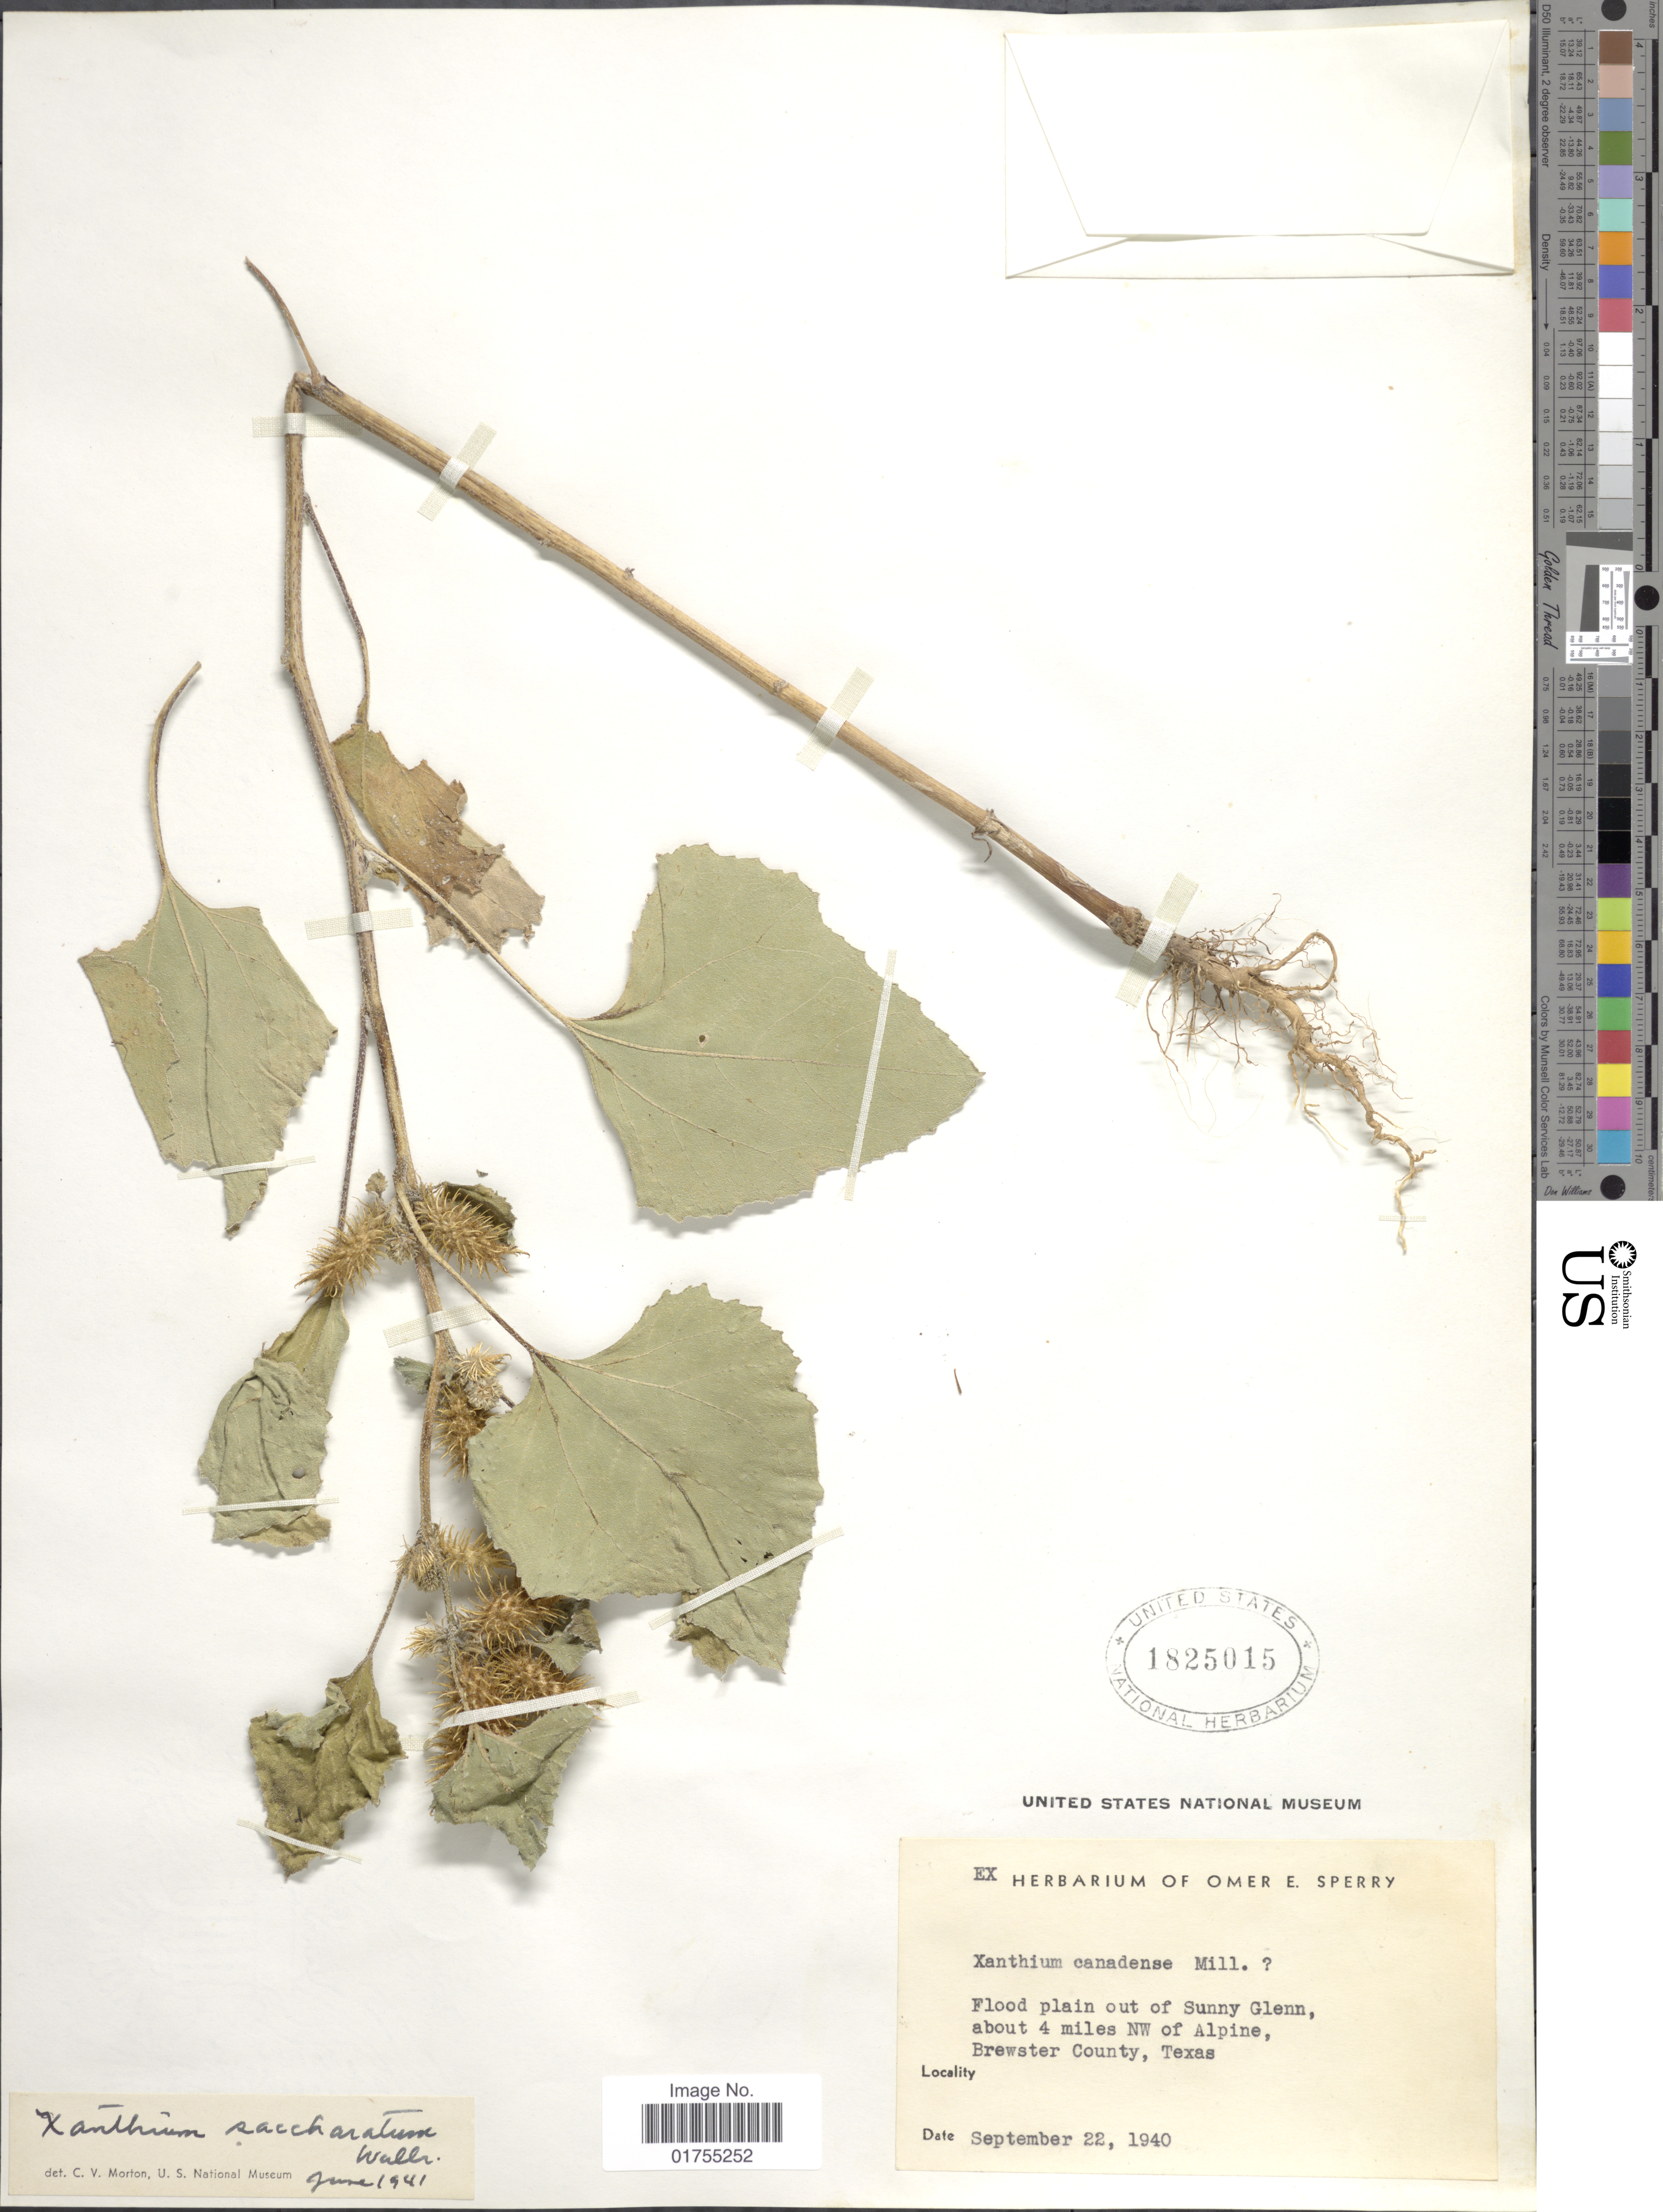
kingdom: Plantae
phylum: Tracheophyta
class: Magnoliopsida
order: Asterales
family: Asteraceae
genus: Xanthium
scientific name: Xanthium strumarium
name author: L.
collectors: ex. herb. Omer E. Sperry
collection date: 1940-09-22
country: United States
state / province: Texas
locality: Flood plain out of Sunny Glenn, about 4 miles NW of Alpine, Brewster County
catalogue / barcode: US 1825015